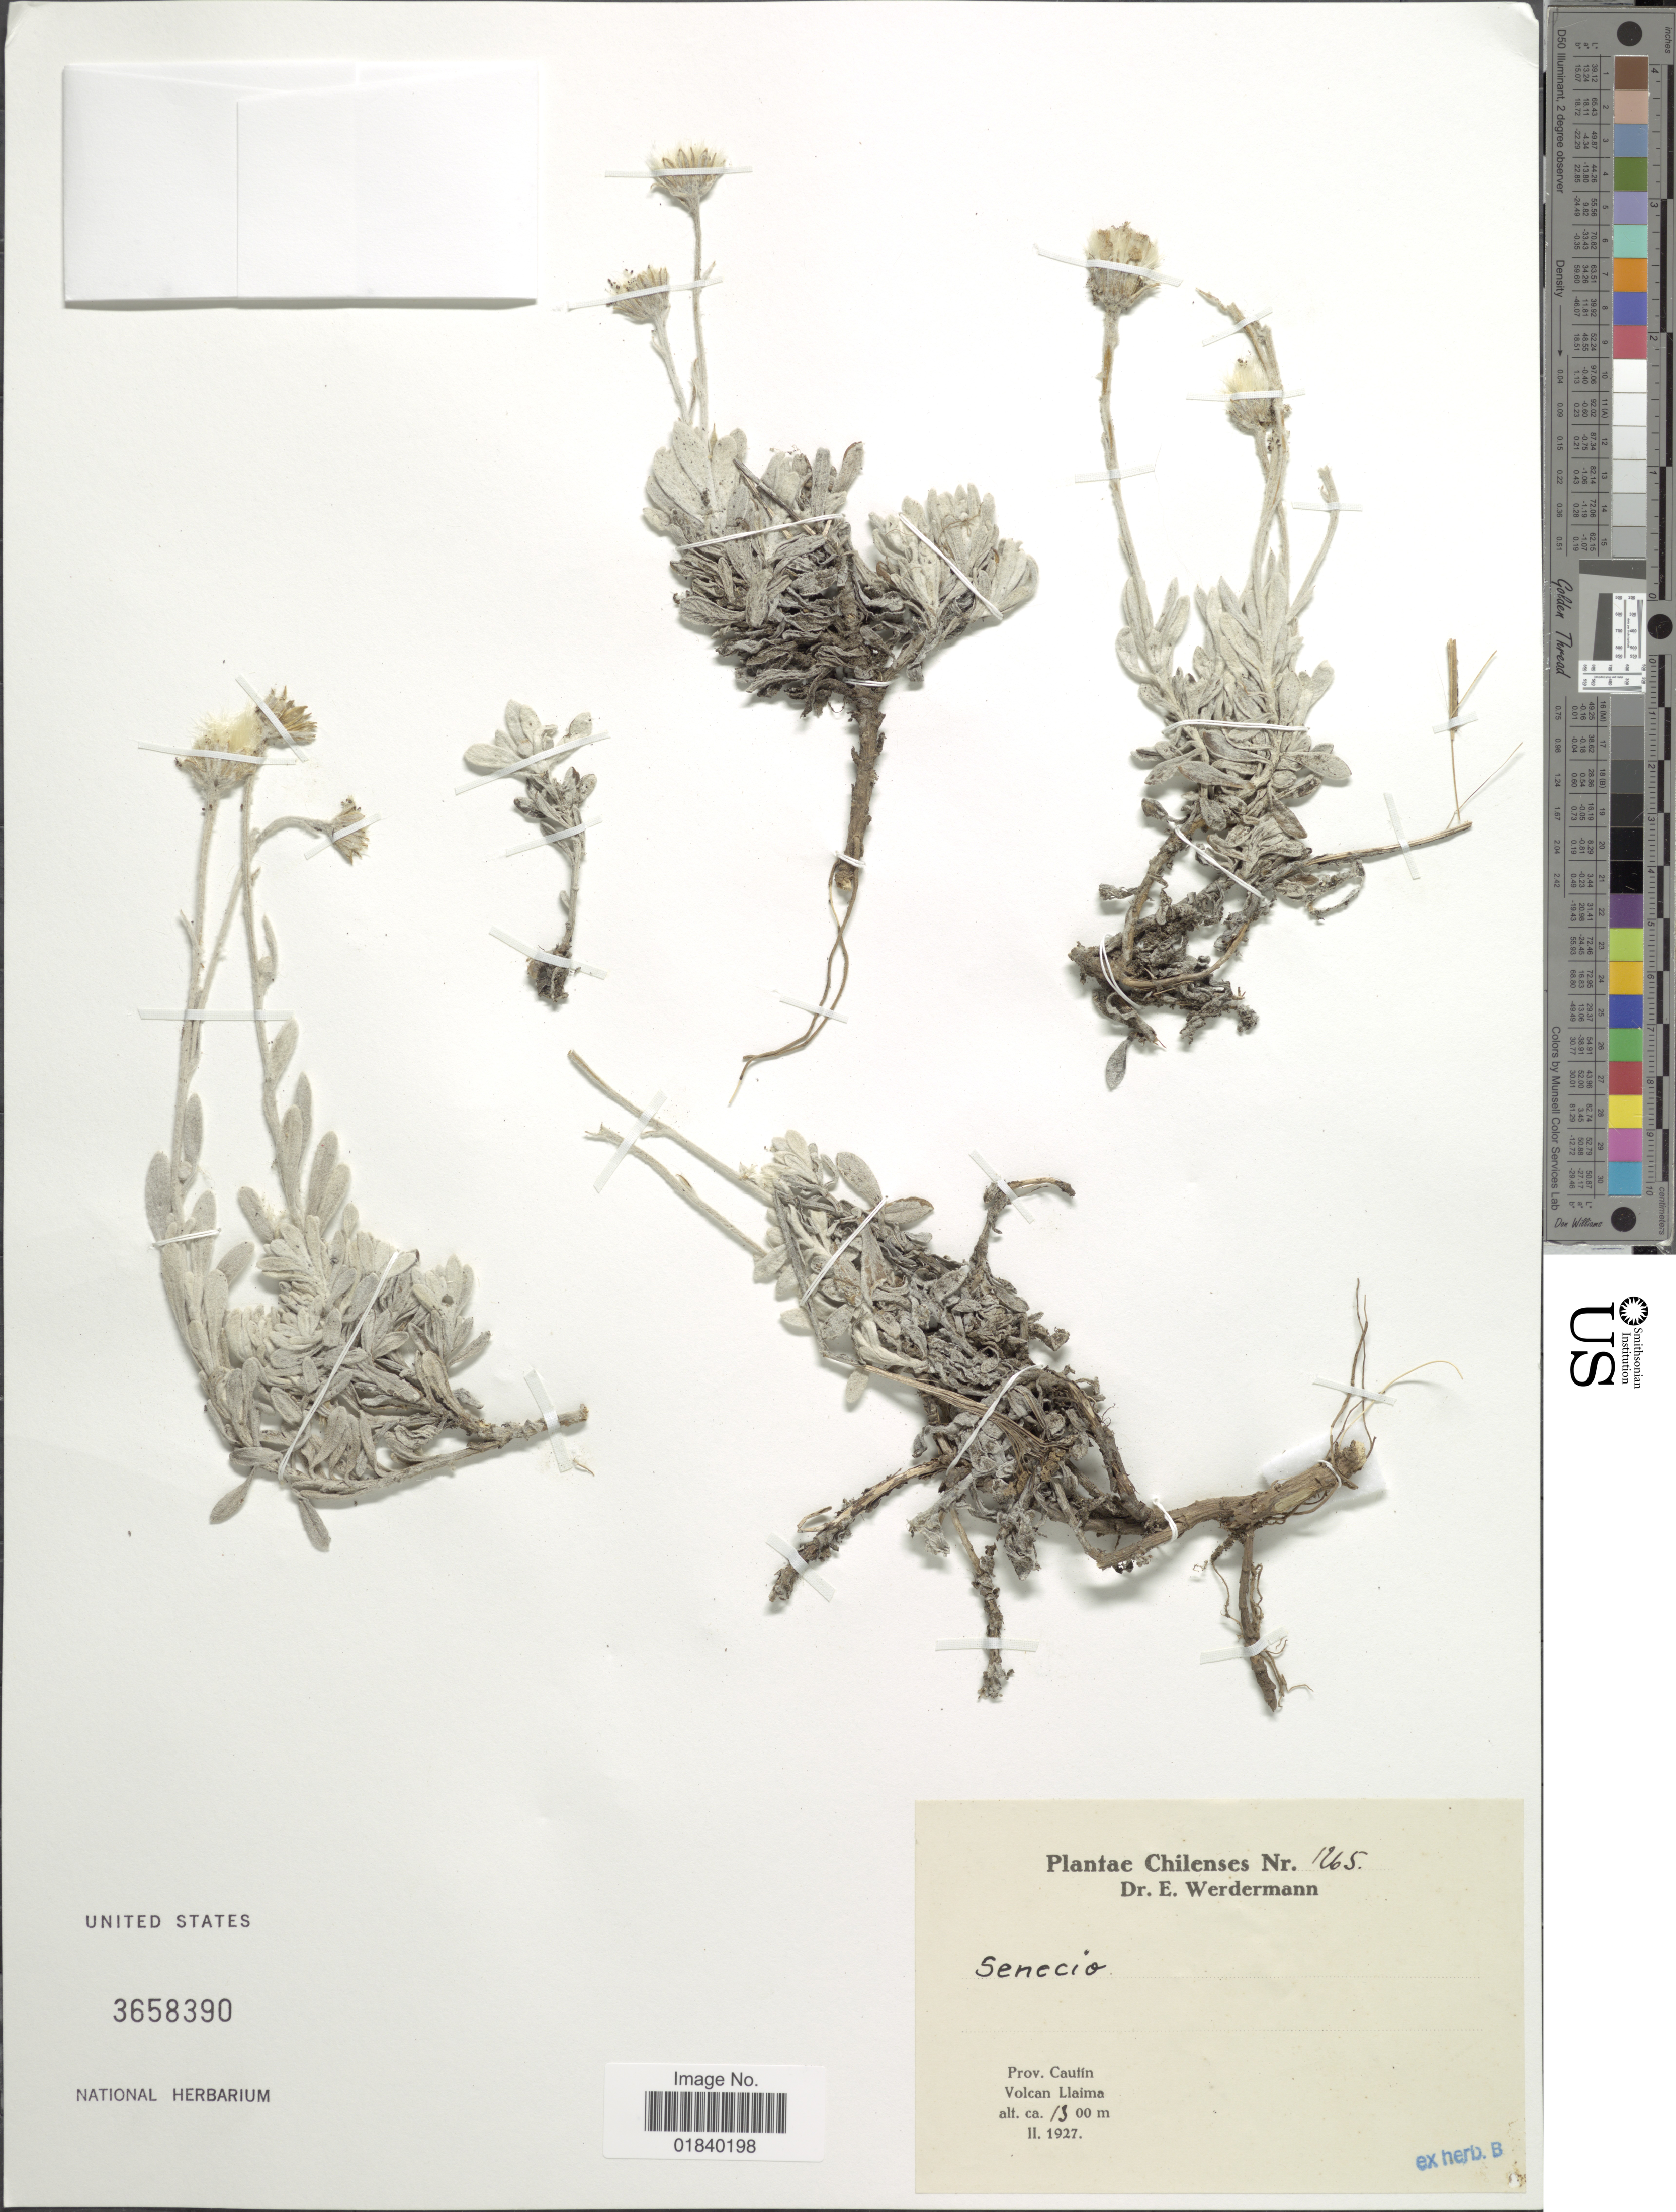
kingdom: Plantae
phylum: Tracheophyta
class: Magnoliopsida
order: Asterales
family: Asteraceae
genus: Senecio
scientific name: Senecio sp.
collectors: E. Werdermann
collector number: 1265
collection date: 1927-02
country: Chile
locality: Prov. Cautin, Volcan Llaima.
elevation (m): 1300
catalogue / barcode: US 3658390